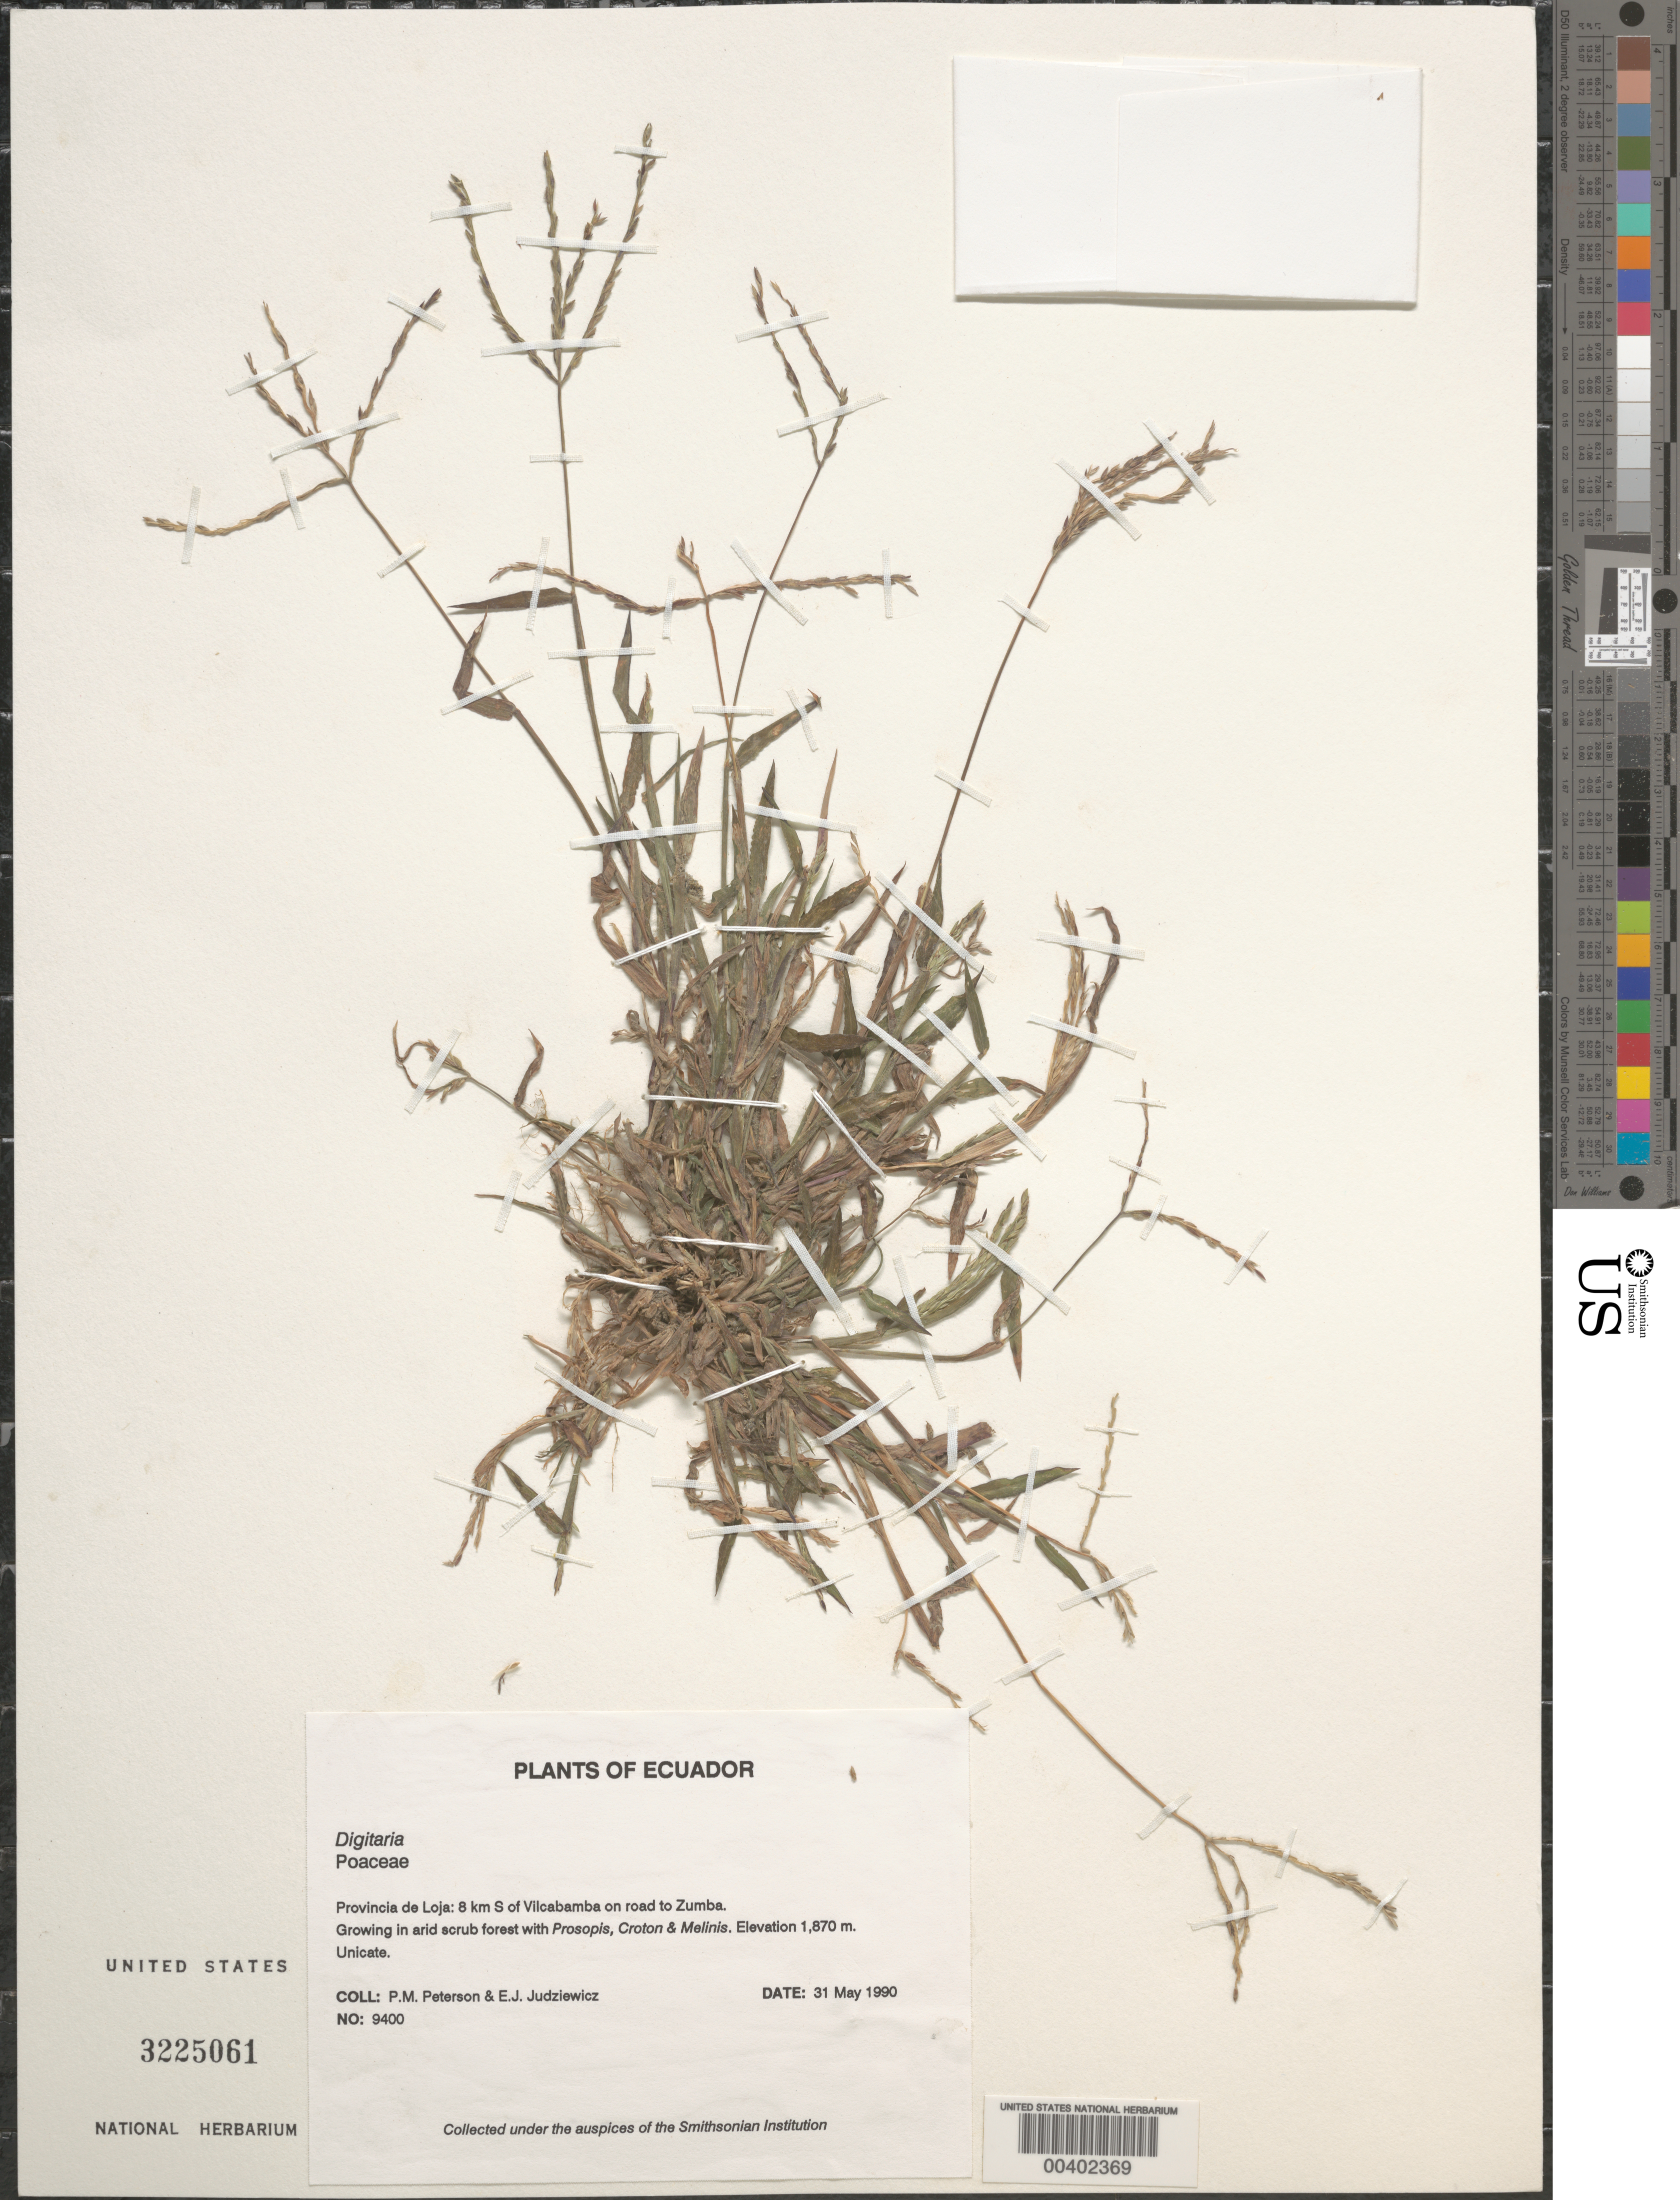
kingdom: Plantae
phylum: Tracheophyta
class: Liliopsida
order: Poales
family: Poaceae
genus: Digitaria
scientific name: Digitaria sp.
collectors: P. M. Peterson & E. J. Judziewicz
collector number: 09400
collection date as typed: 31 May 1990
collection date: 1990-05-31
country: Ecuador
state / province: Loja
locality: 8 km S of Vilcabamba on road to Zumba.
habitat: Growing in arid scrub forest with Prosopis, Croton & Melinis.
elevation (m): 1870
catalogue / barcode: US 3225061